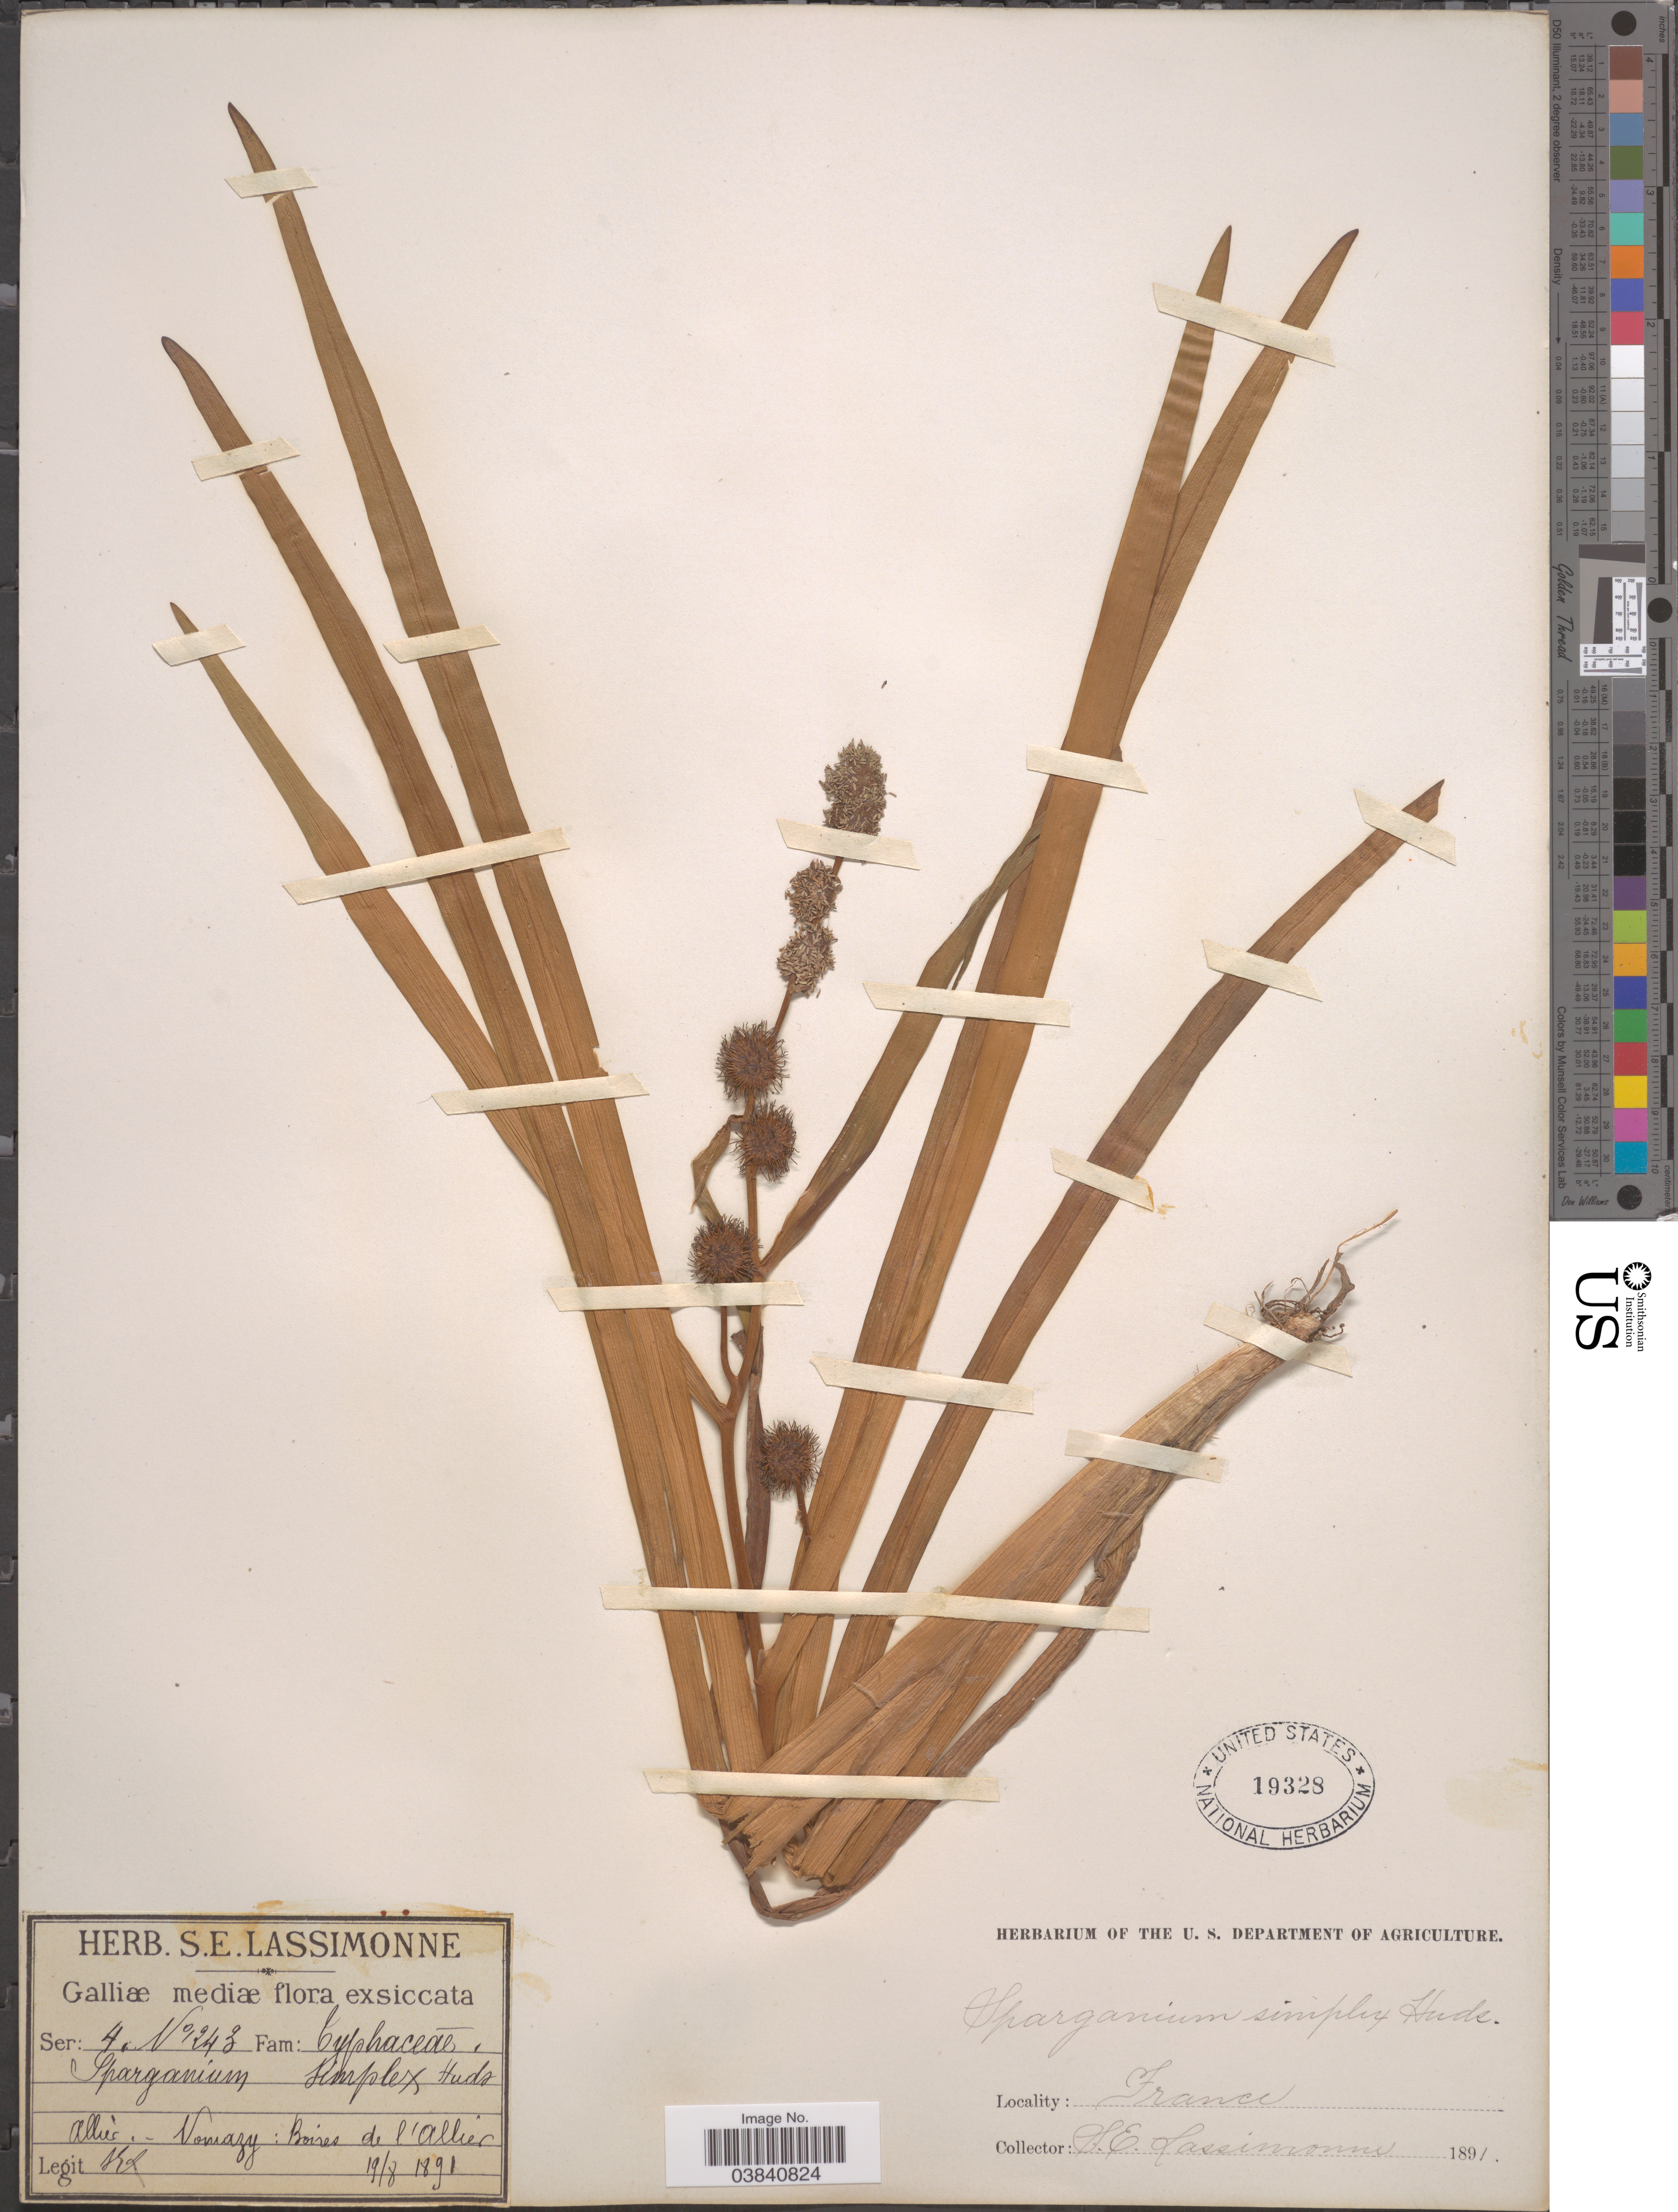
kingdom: Plantae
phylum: Tracheophyta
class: Liliopsida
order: Poales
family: Typhaceae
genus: Sparganium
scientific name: Sparganium simplex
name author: Huds.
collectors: S. Lassimonne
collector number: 1243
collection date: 1891-08-19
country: France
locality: Galliæ mediæ. Allier.-Nomazy: Boires de l'Allier.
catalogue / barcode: US 19328